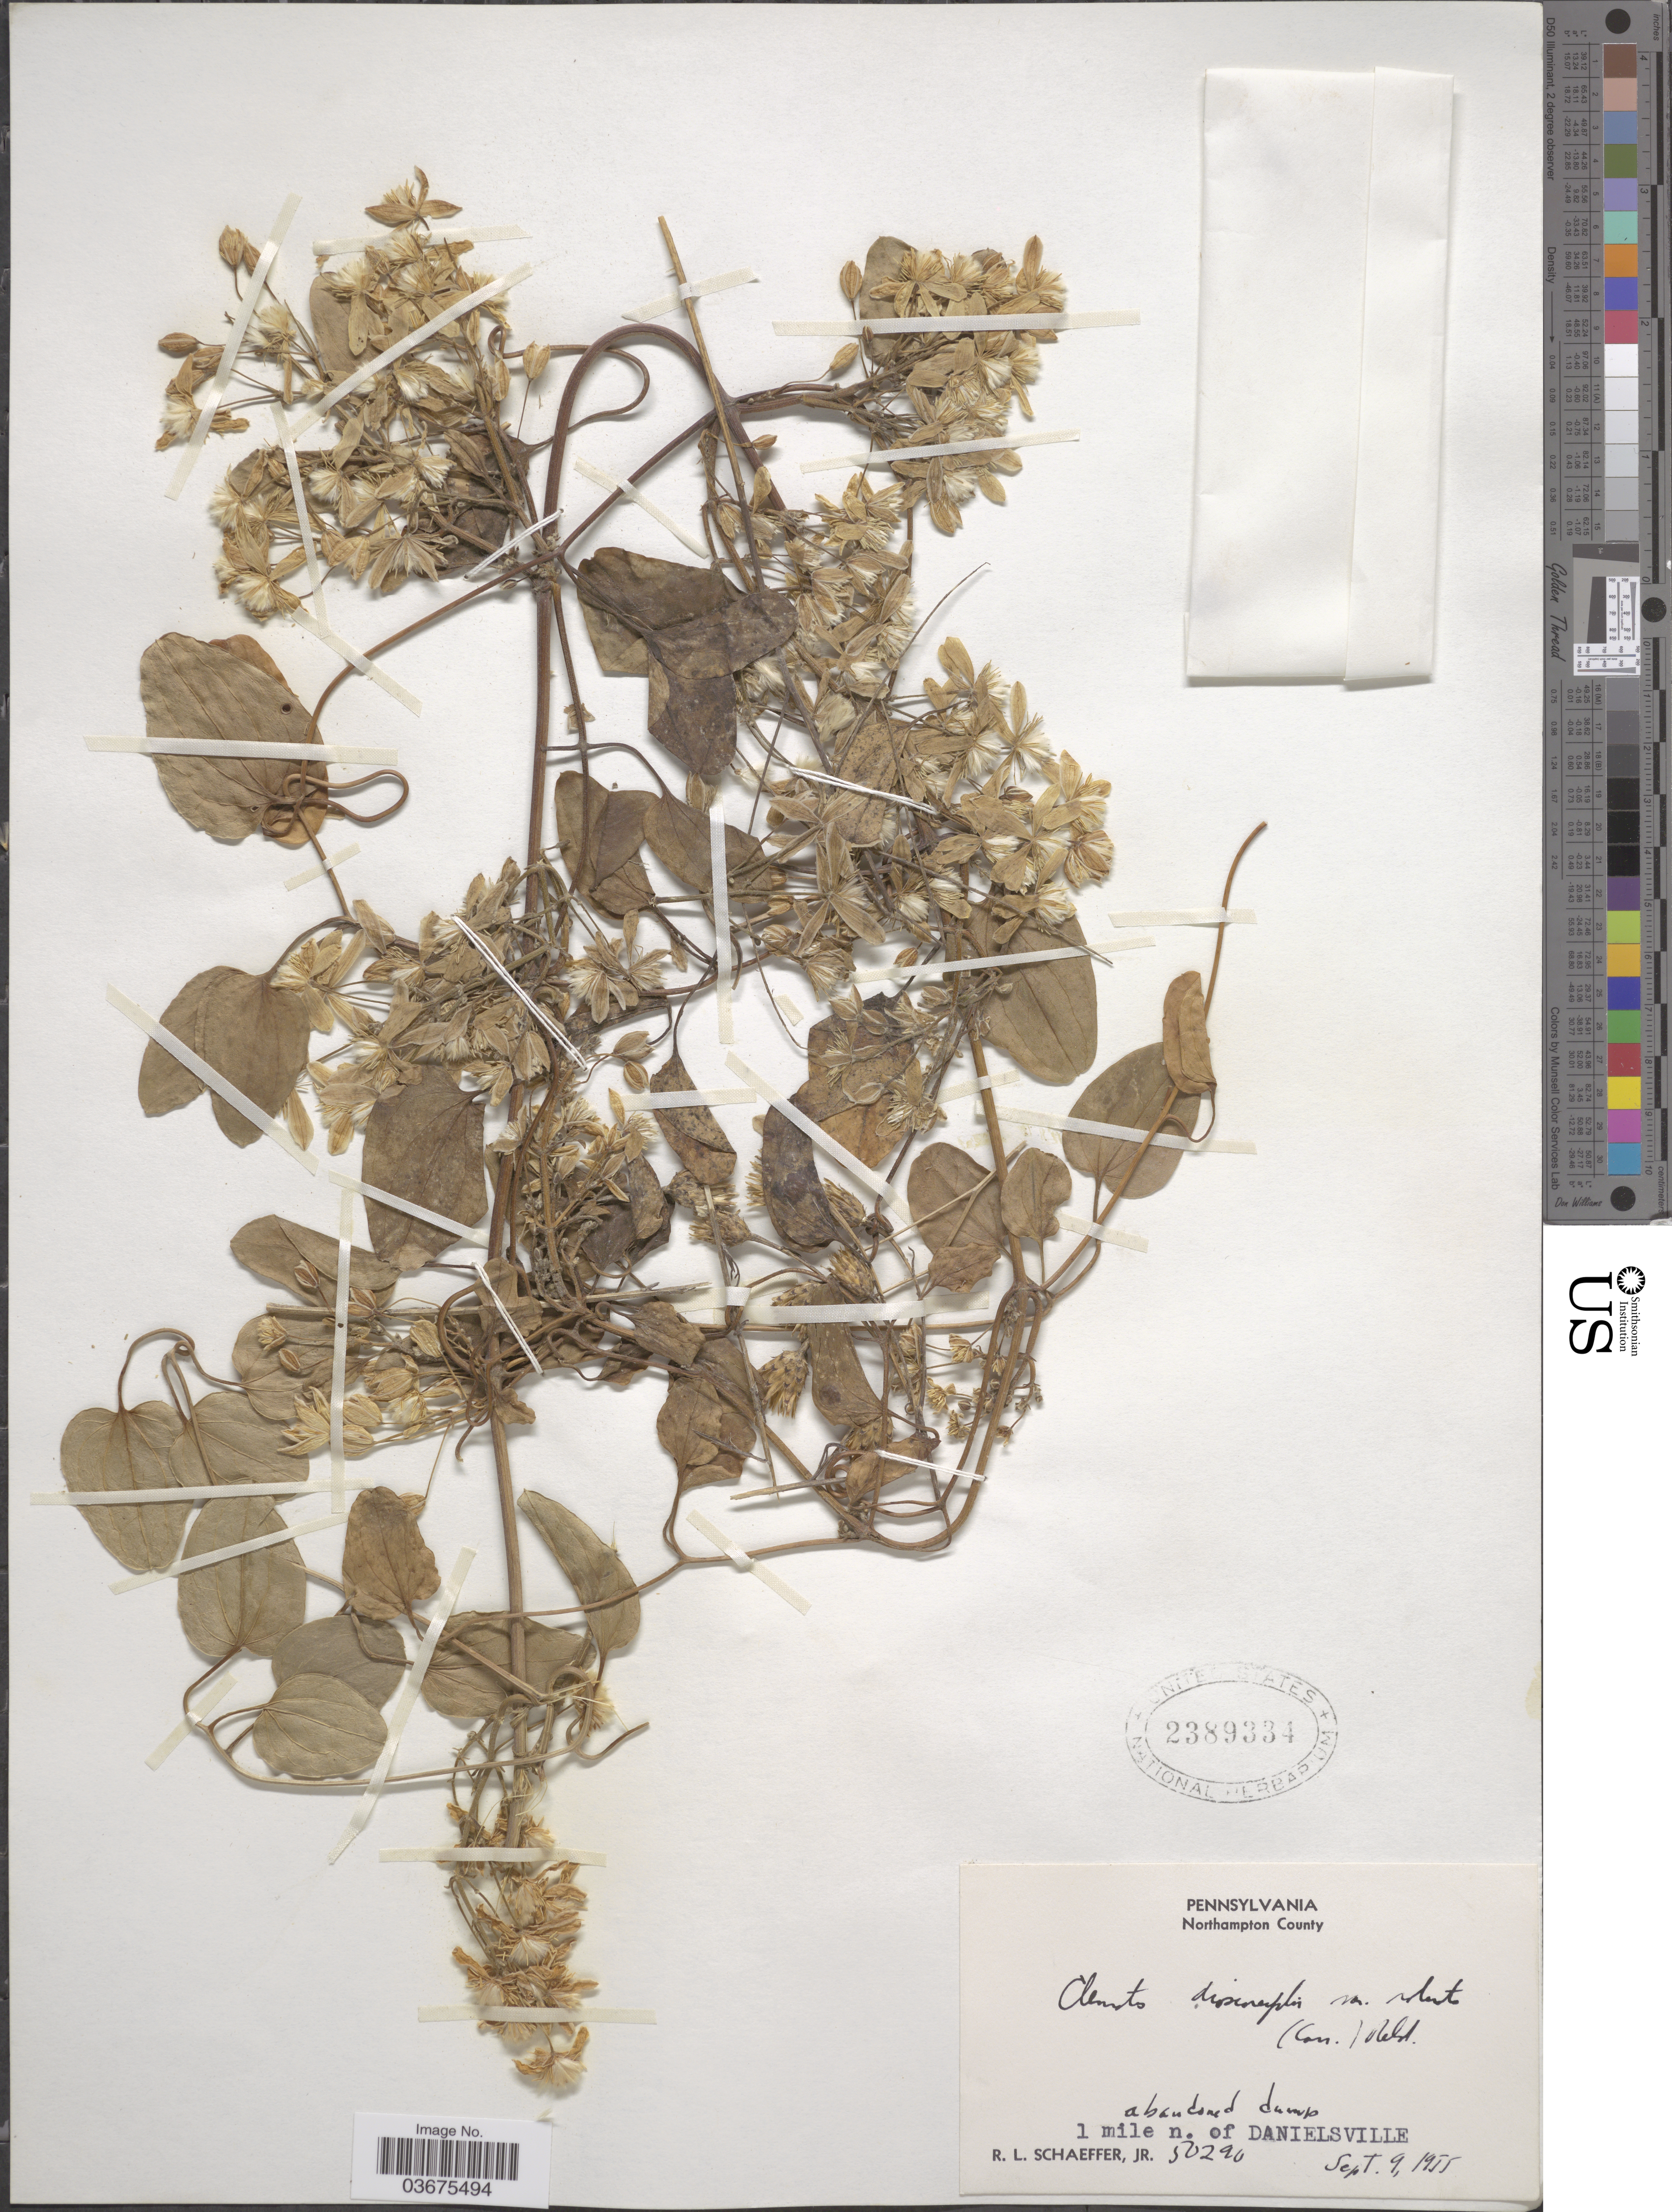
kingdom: Plantae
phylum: Tracheophyta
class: Magnoliopsida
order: Ranunculales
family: Ranunculaceae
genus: Clematis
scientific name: Clematis terniflora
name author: DC.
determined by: Strong, M. T., (US), Smithsonian Institution - National Museum of Natural History (UNITED STATES)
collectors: R. L. Schaeffer Jr.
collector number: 50290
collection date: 1955-09-09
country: United States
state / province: Pennsylvania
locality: Northampton County. 1 mile n. of Danielsville.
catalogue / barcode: US 2389334